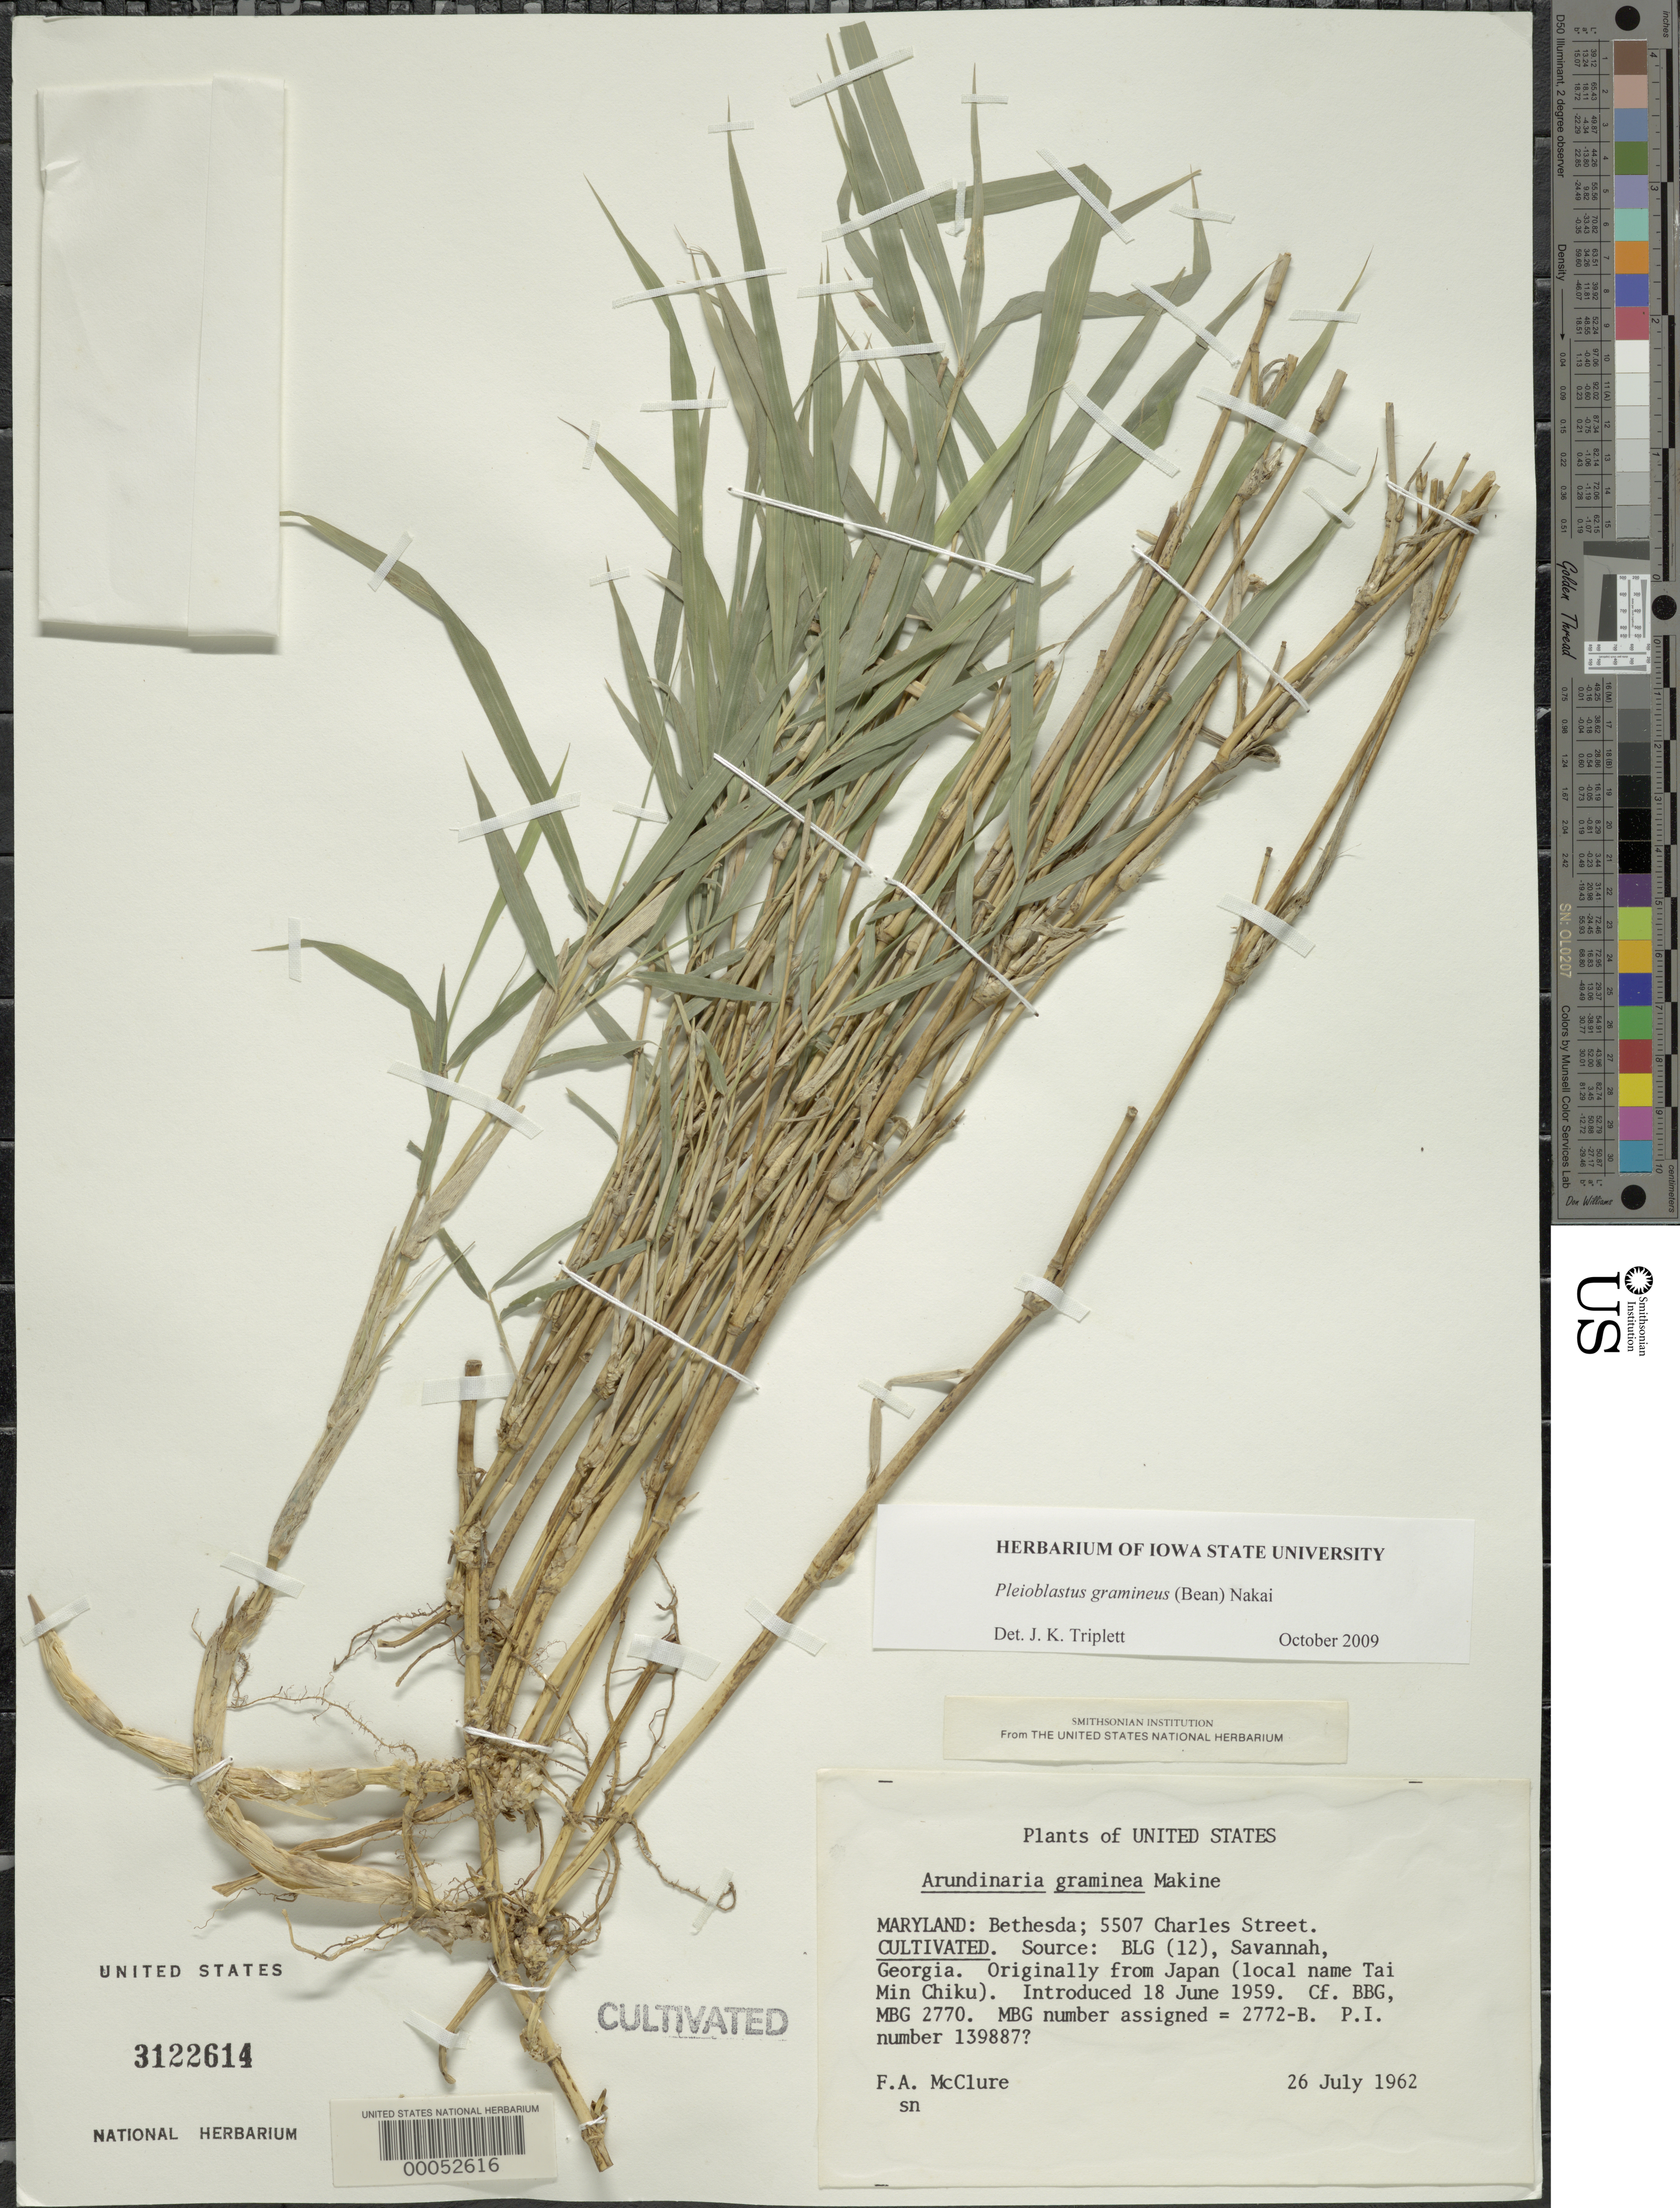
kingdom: Plantae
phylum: Tracheophyta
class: Liliopsida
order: Poales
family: Poaceae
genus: Pleioblastus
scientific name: Pleioblastus gramineus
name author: (Bean) Nakai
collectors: F. A. McClure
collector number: MBG 2772-B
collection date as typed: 26 Jul 1962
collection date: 1962-07-26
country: United States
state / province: Maryland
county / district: Montgomery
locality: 5507 Charles Street, Bethesda (McClure's garden)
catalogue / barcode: US 3122614